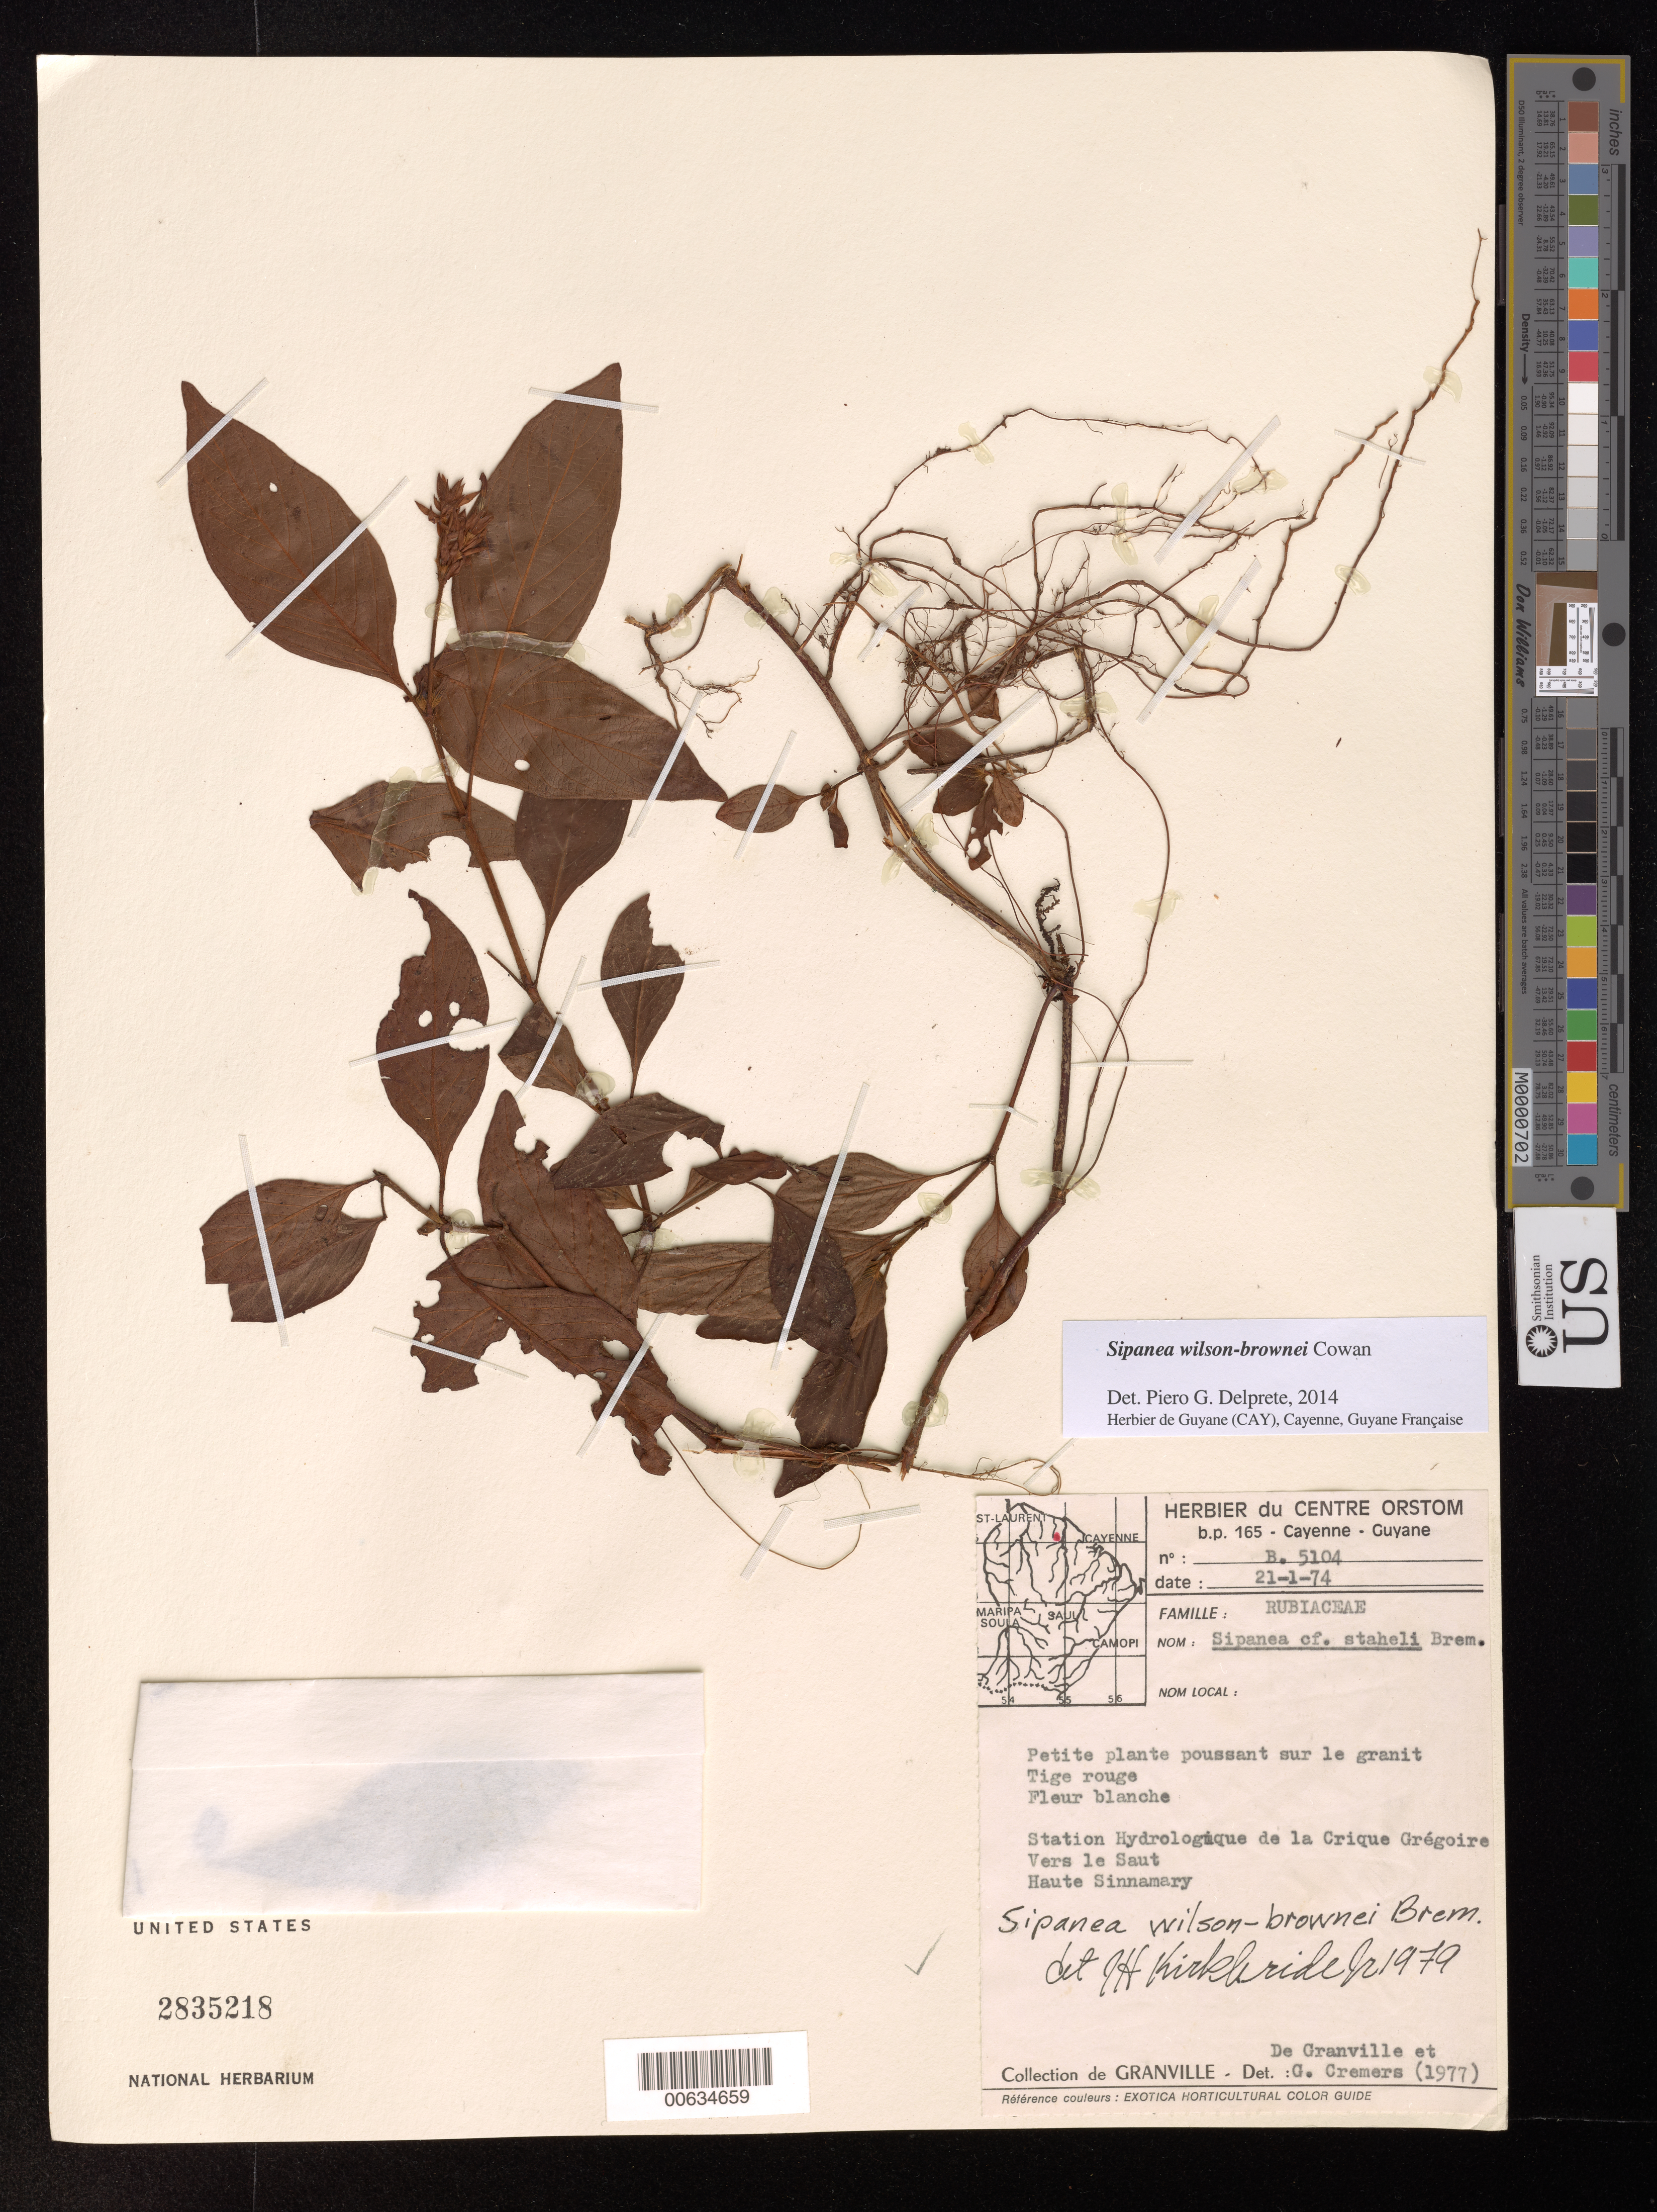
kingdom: Plantae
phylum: Tracheophyta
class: Magnoliopsida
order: Gentianales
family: Rubiaceae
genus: Sipanea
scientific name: Sipanea wilson-brownei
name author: R.S. Cowan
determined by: Kirkbride, J. H.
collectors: J.-J. de Granville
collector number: B 5104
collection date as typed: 21-Jan-74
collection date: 1974-01-21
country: French Guiana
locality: Crique Grégoire, Station Hydrologique, haute Sinnamary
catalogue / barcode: US 2835218